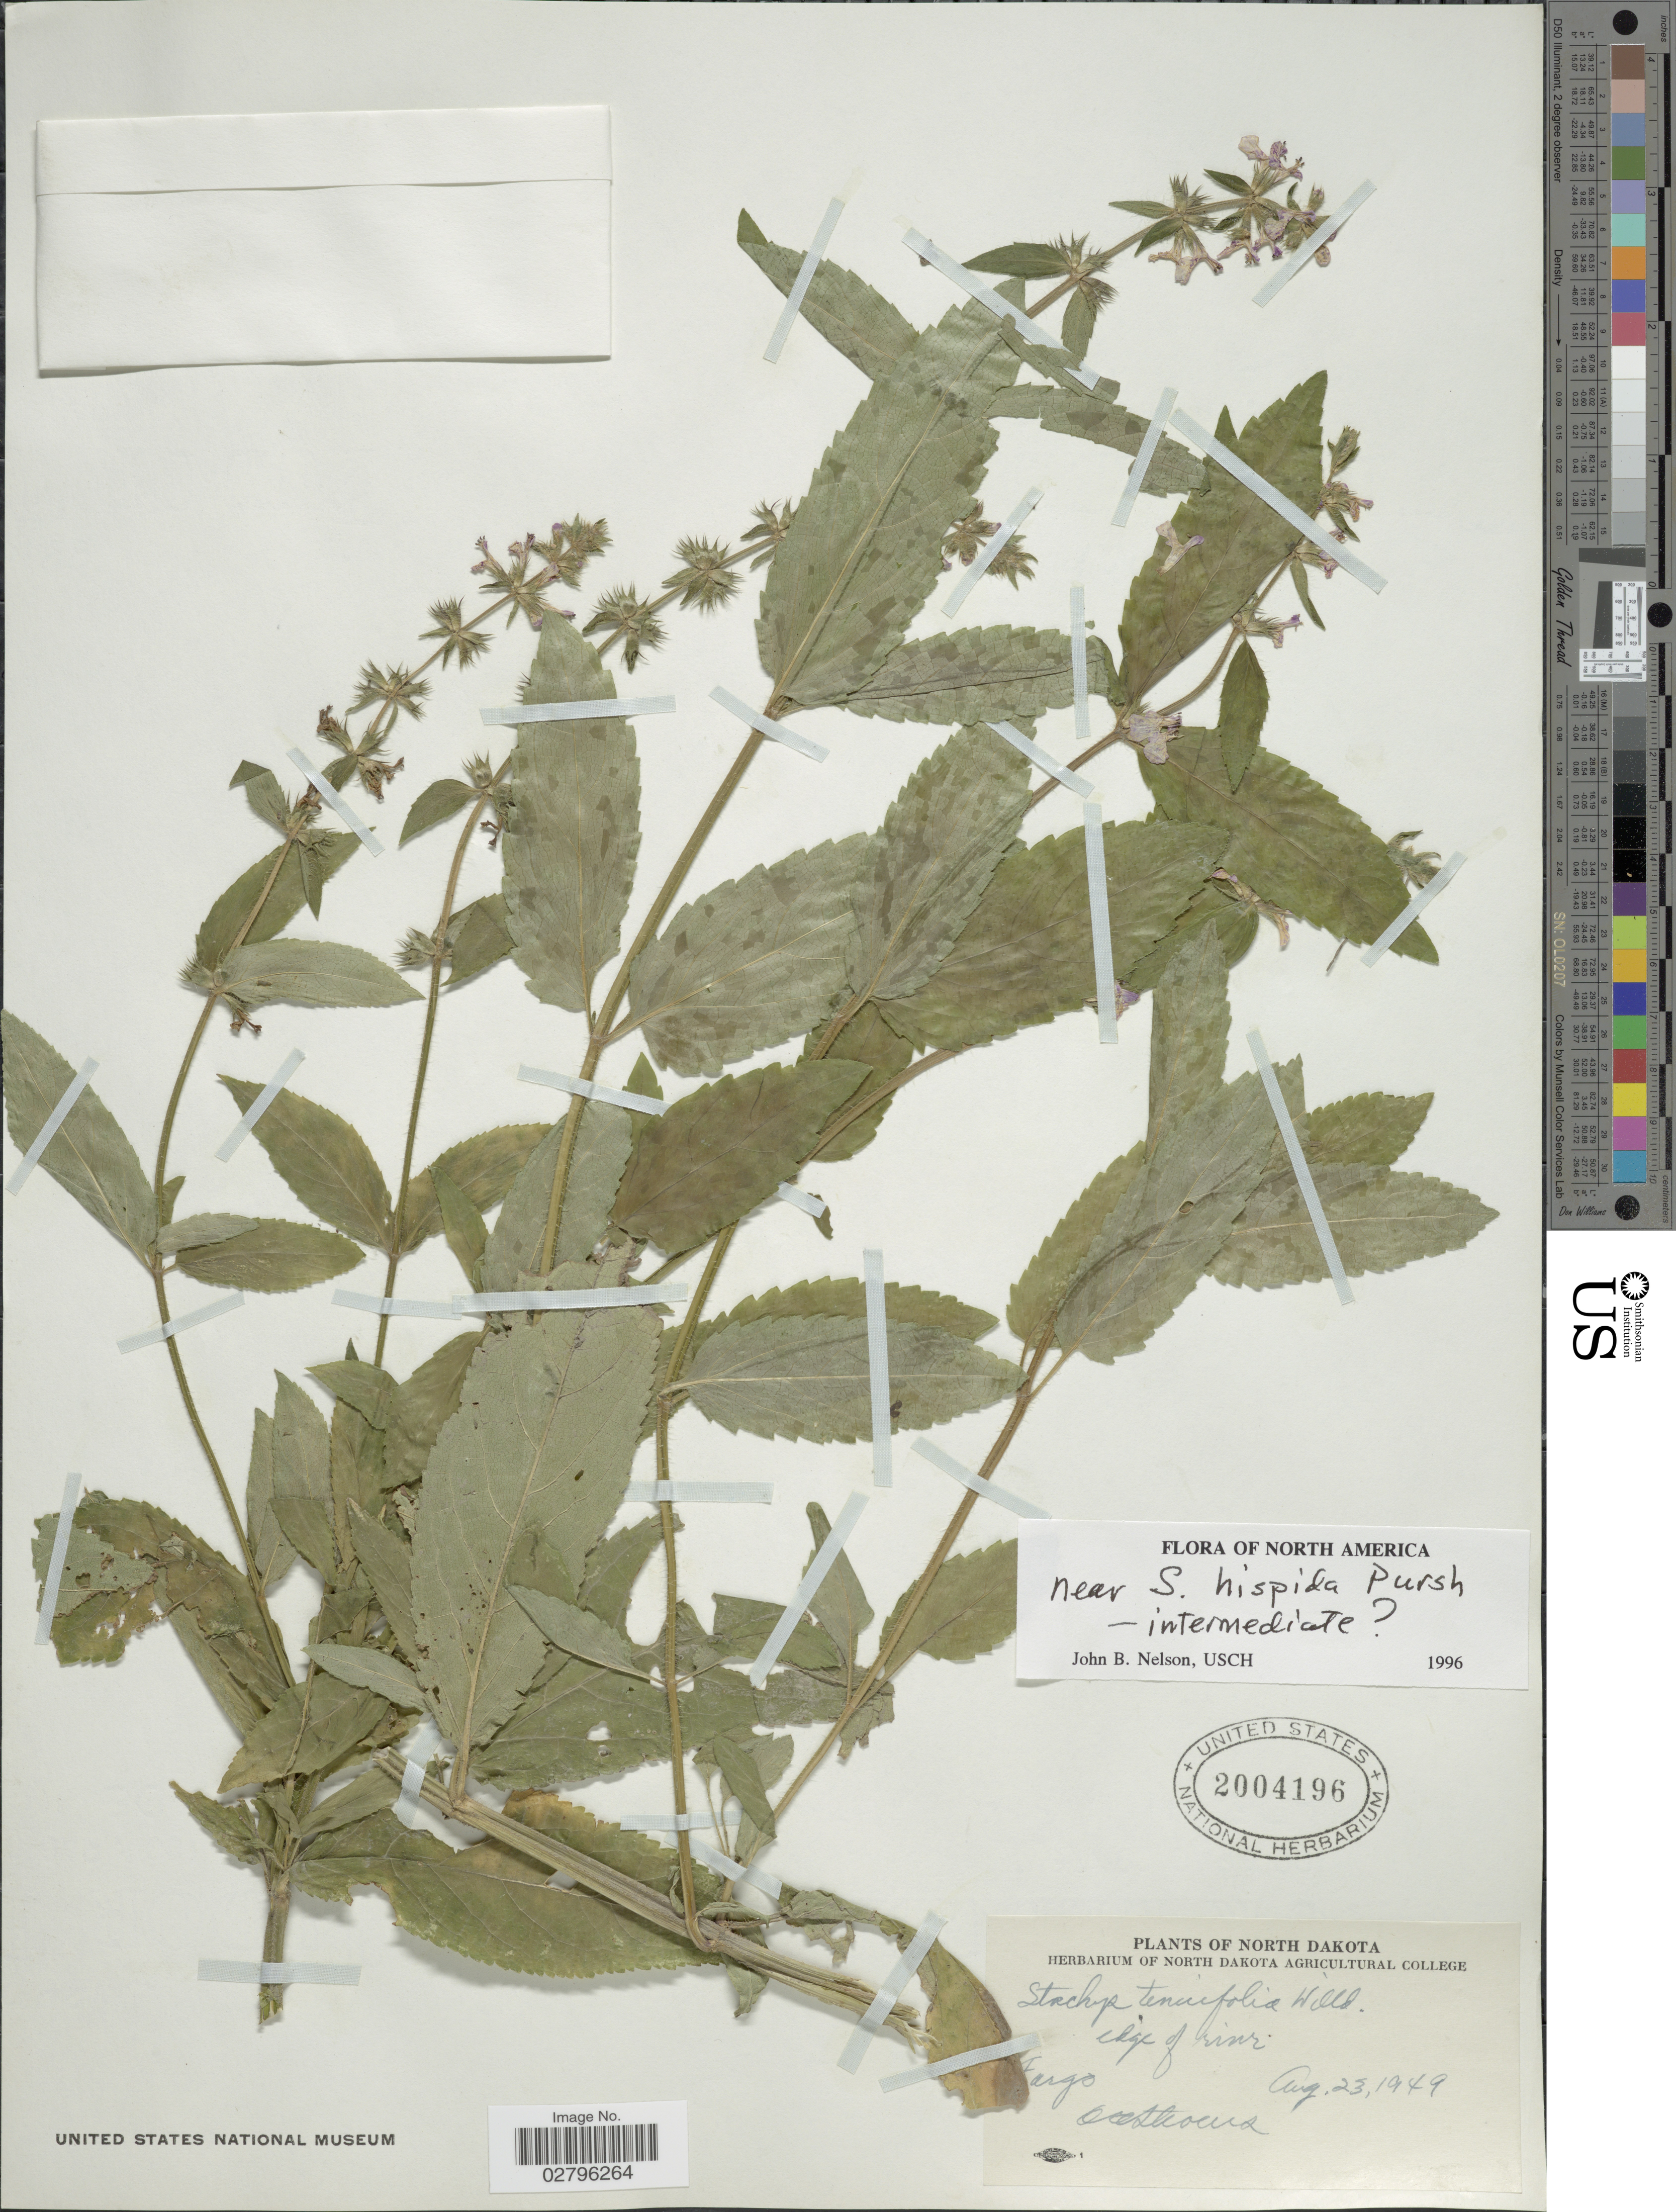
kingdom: Plantae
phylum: Tracheophyta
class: Magnoliopsida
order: Lamiales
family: Lamiaceae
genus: Stachys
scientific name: Stachys hispida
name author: Pursh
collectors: O. A. Stevens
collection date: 1949-08-23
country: United States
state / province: North Dakota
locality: Edge of river. Fargo.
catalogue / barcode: US 2004196